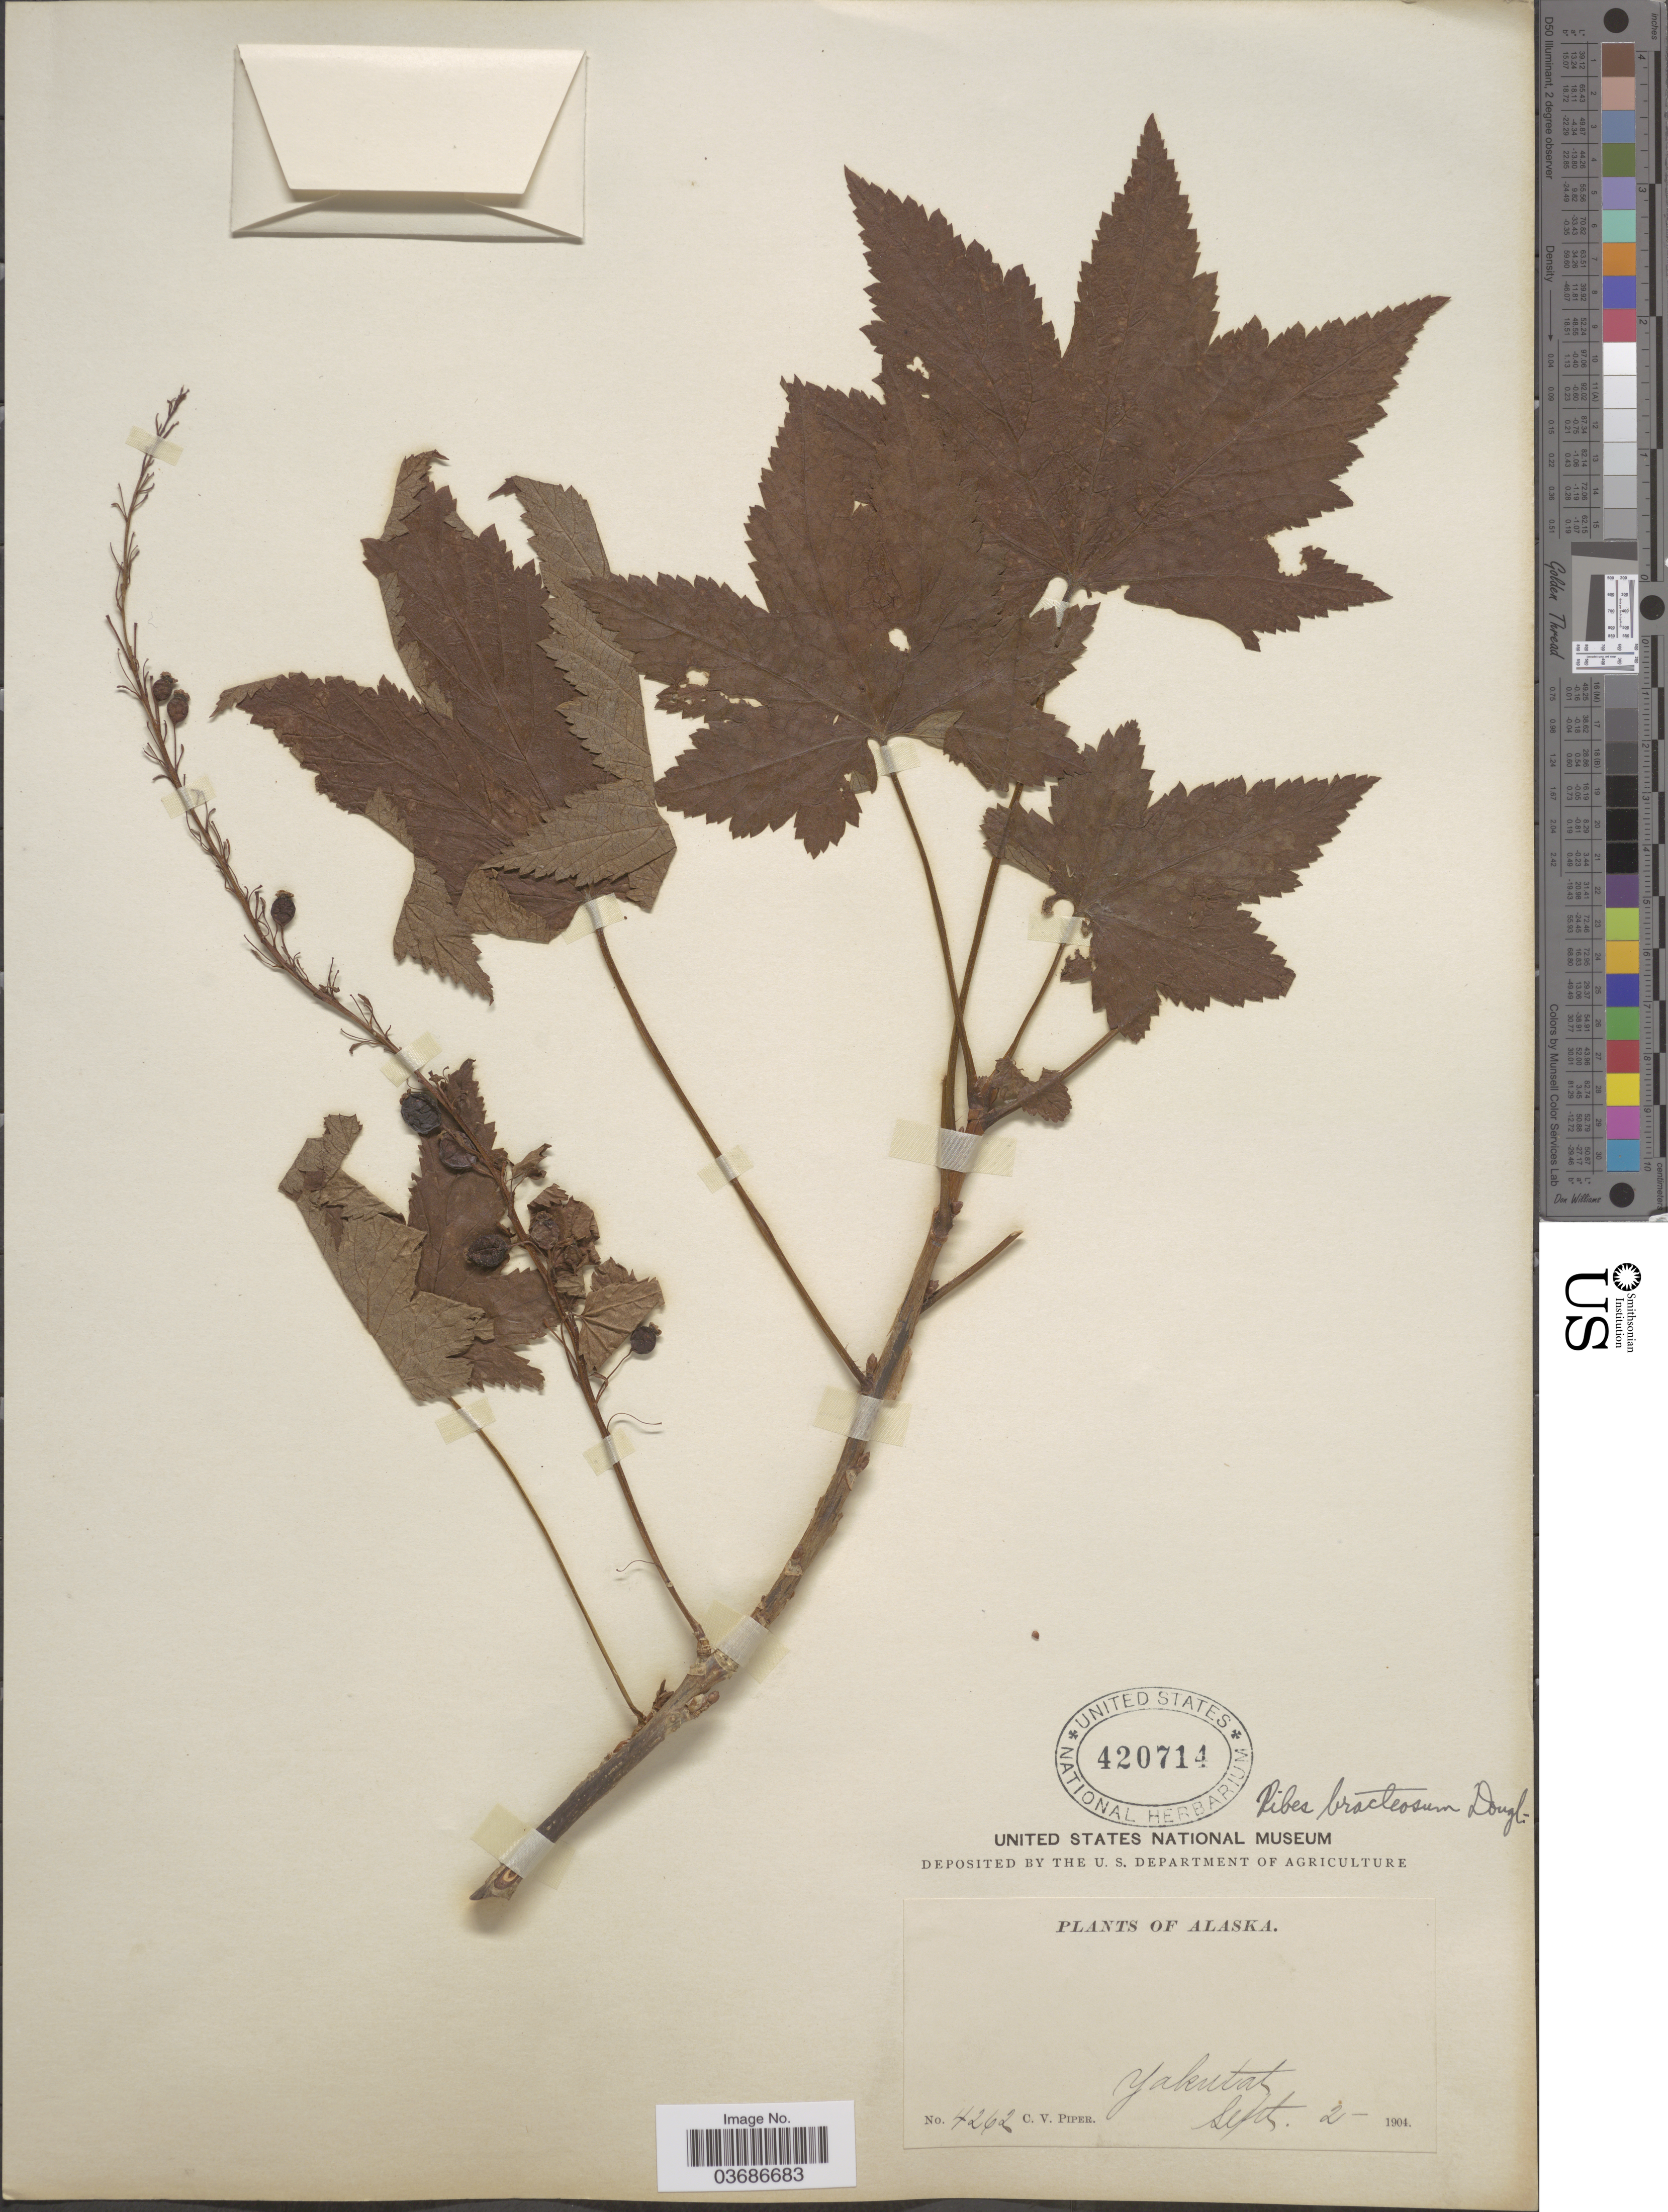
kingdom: Plantae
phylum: Tracheophyta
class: Magnoliopsida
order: Saxifragales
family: Grossulariaceae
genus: Ribes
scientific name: Ribes bracteosum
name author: Douglas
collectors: C. V. Piper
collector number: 4262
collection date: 1904-09-02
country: United States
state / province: Alaska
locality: Yakutat.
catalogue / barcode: US 420714